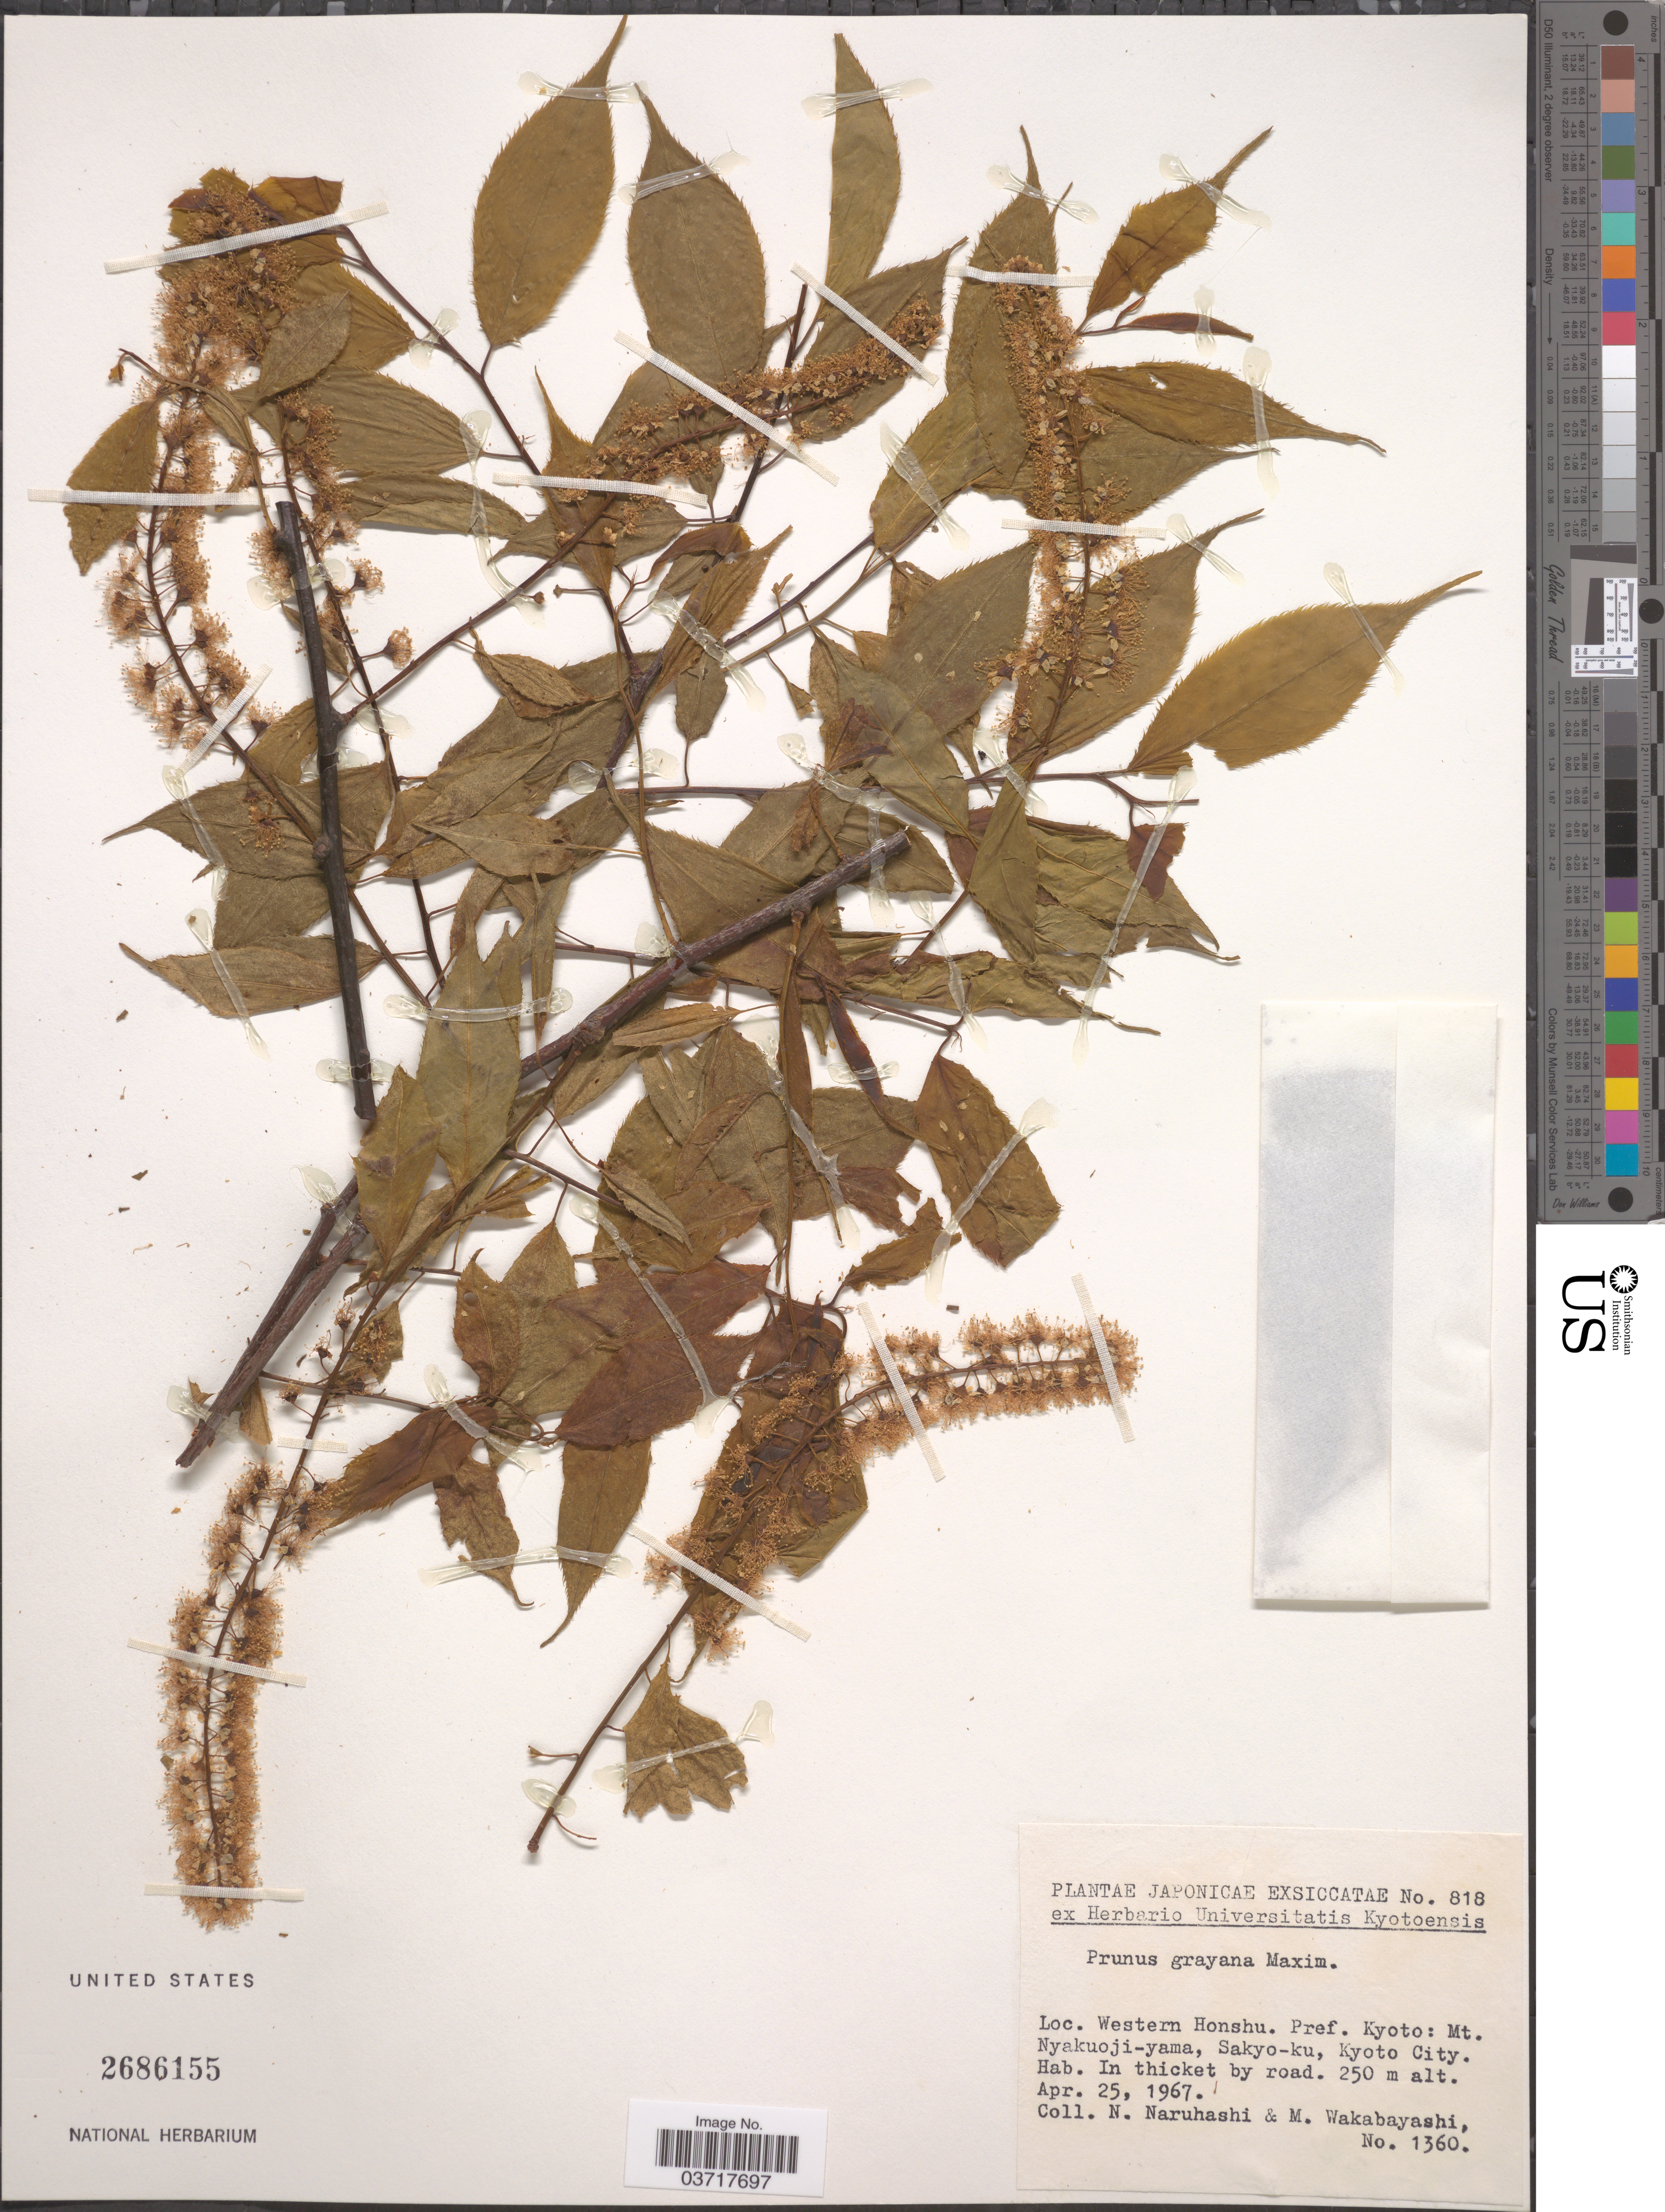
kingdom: Plantae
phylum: Tracheophyta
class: Magnoliopsida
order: Rosales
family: Rosaceae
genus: Prunus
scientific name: Prunus grayana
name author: Maxim.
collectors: N. Naruhashi & M. Wakabayashi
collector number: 1360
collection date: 1967-04-25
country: Japan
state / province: Kyoto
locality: Western Honshu. Pref. Kyoto: Mt. Nyakuoji-yama, Sakyo-ku, Kyoto City.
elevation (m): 250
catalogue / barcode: US 2686155